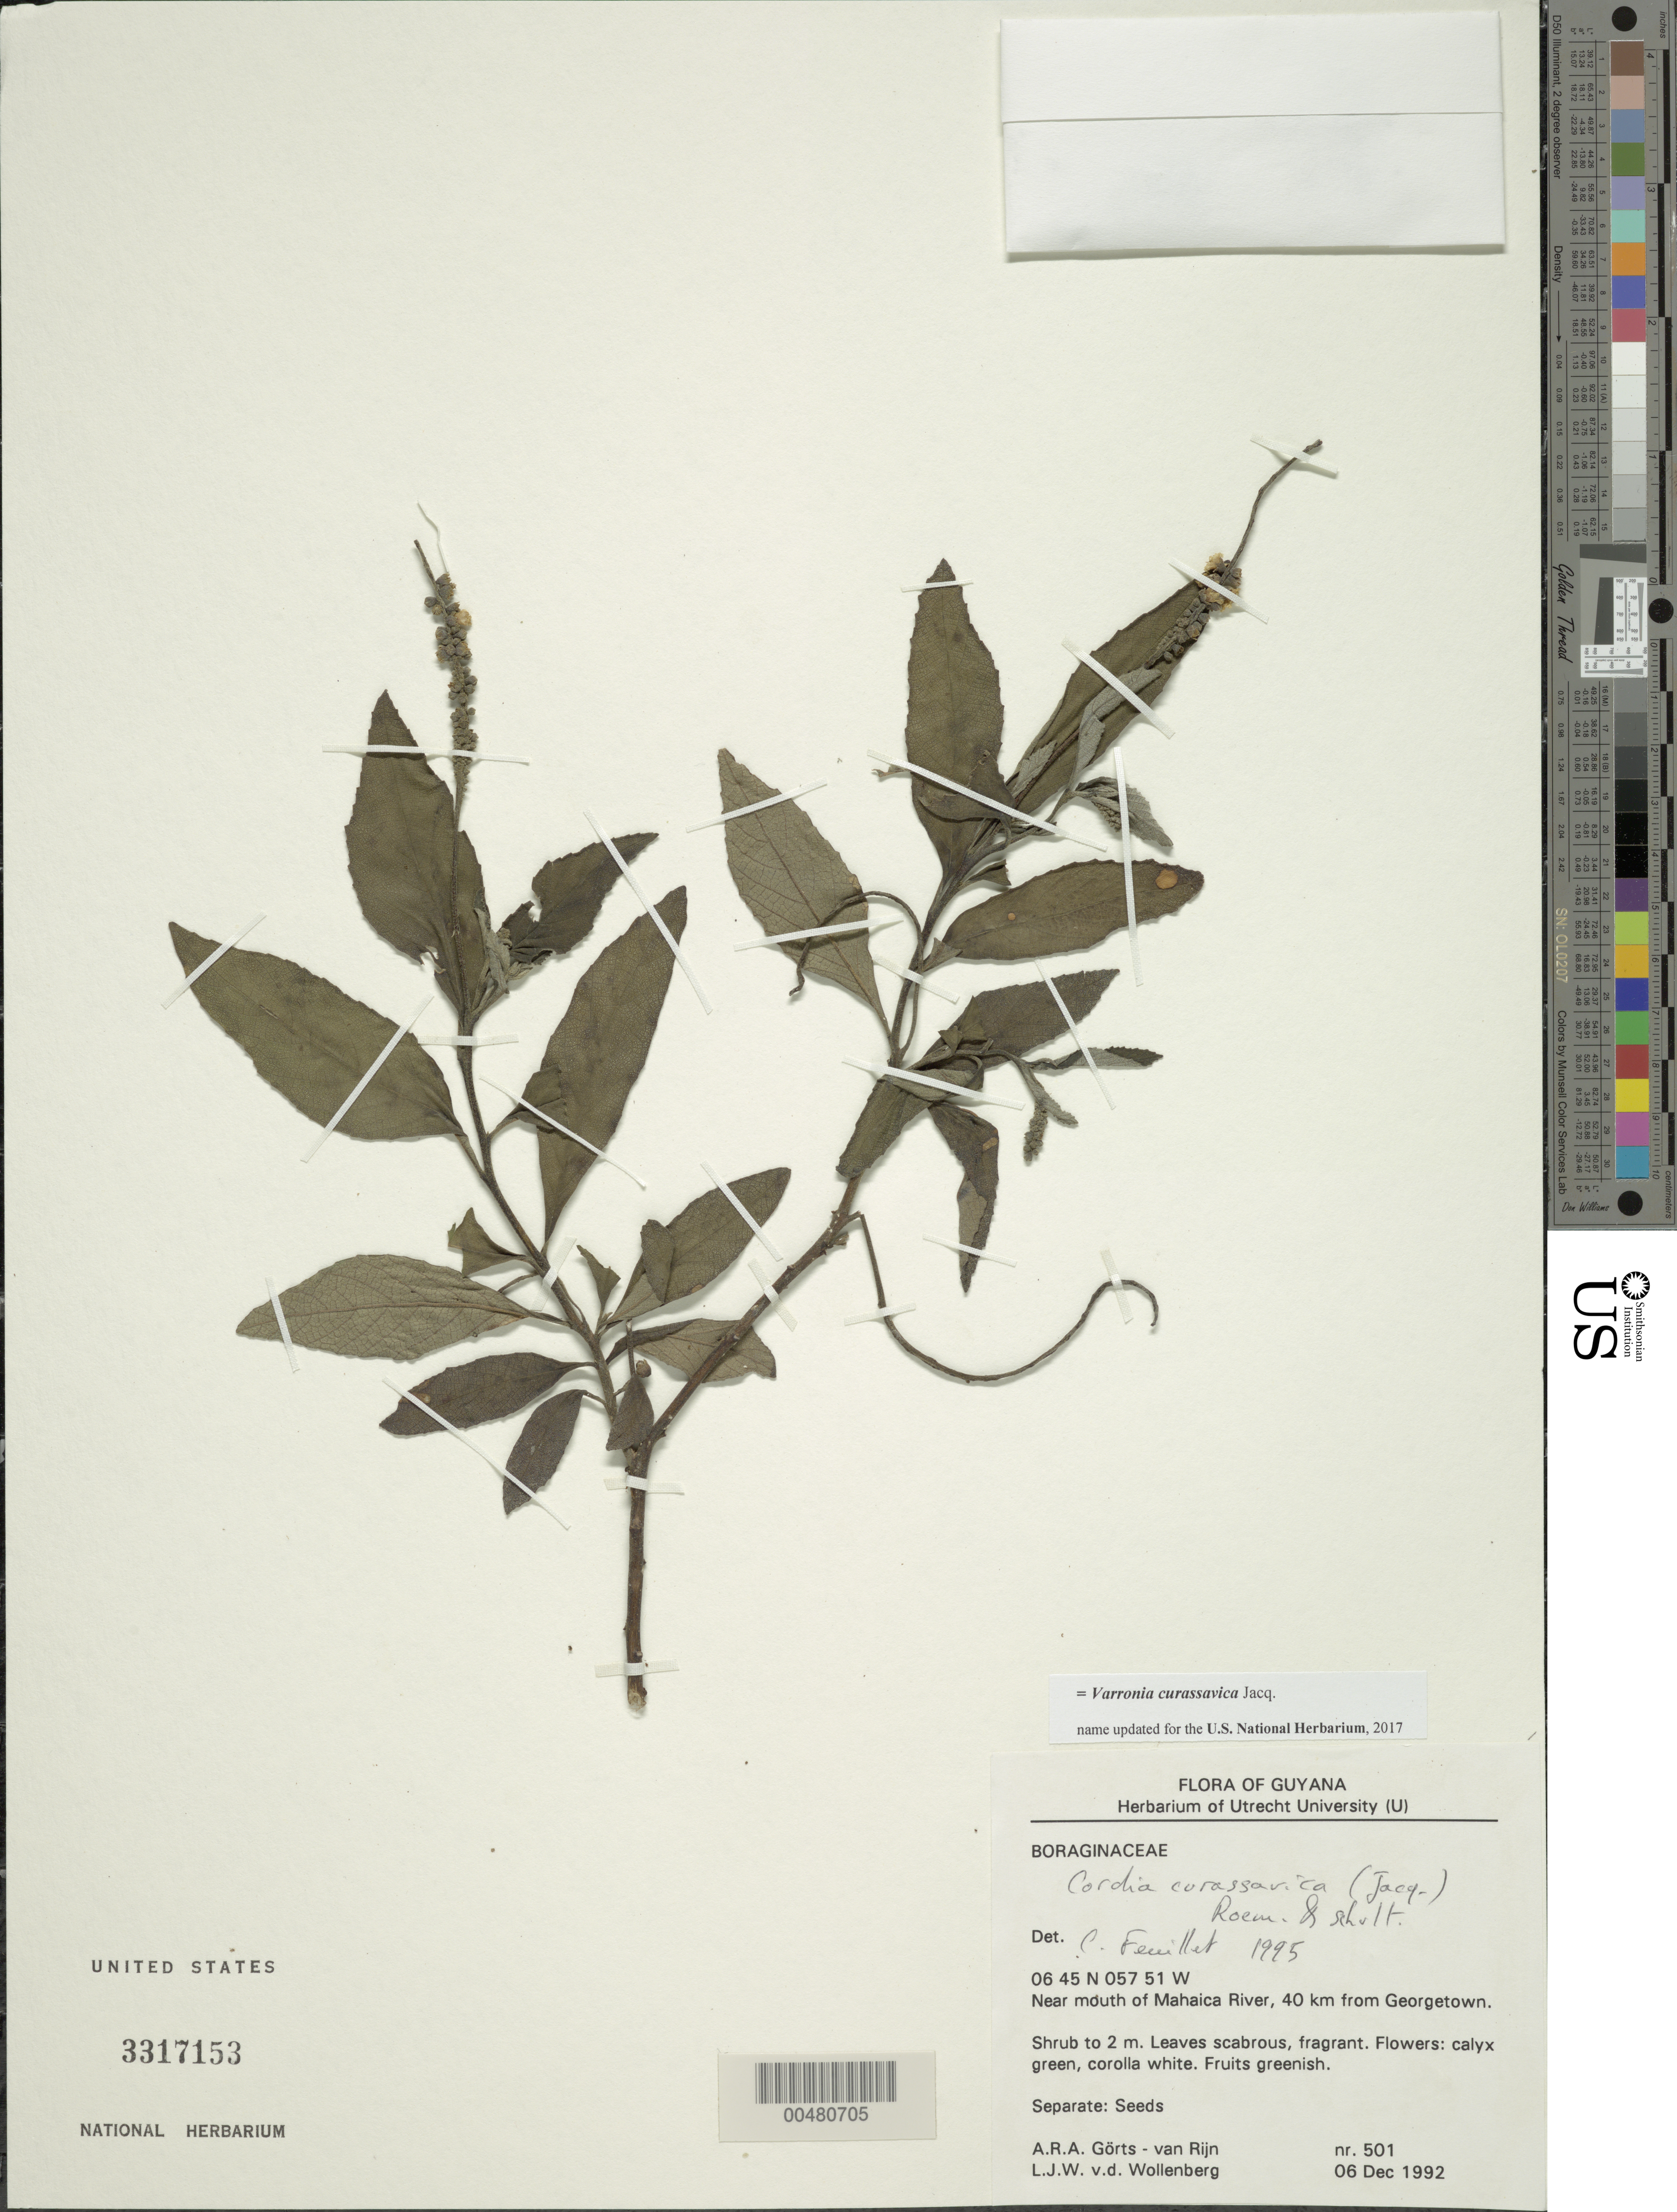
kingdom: Plantae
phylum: Tracheophyta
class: Magnoliopsida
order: Boraginales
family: Cordiaceae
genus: Varronia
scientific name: Varronia curassavica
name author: Jacq.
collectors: A. .R. A. Görts-van Rijn & L. van der Wollenberg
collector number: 501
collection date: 1992-12-06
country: Guyana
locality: Near mouth of Mahaica River, 40 km from Georgetown.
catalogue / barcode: US 3317153